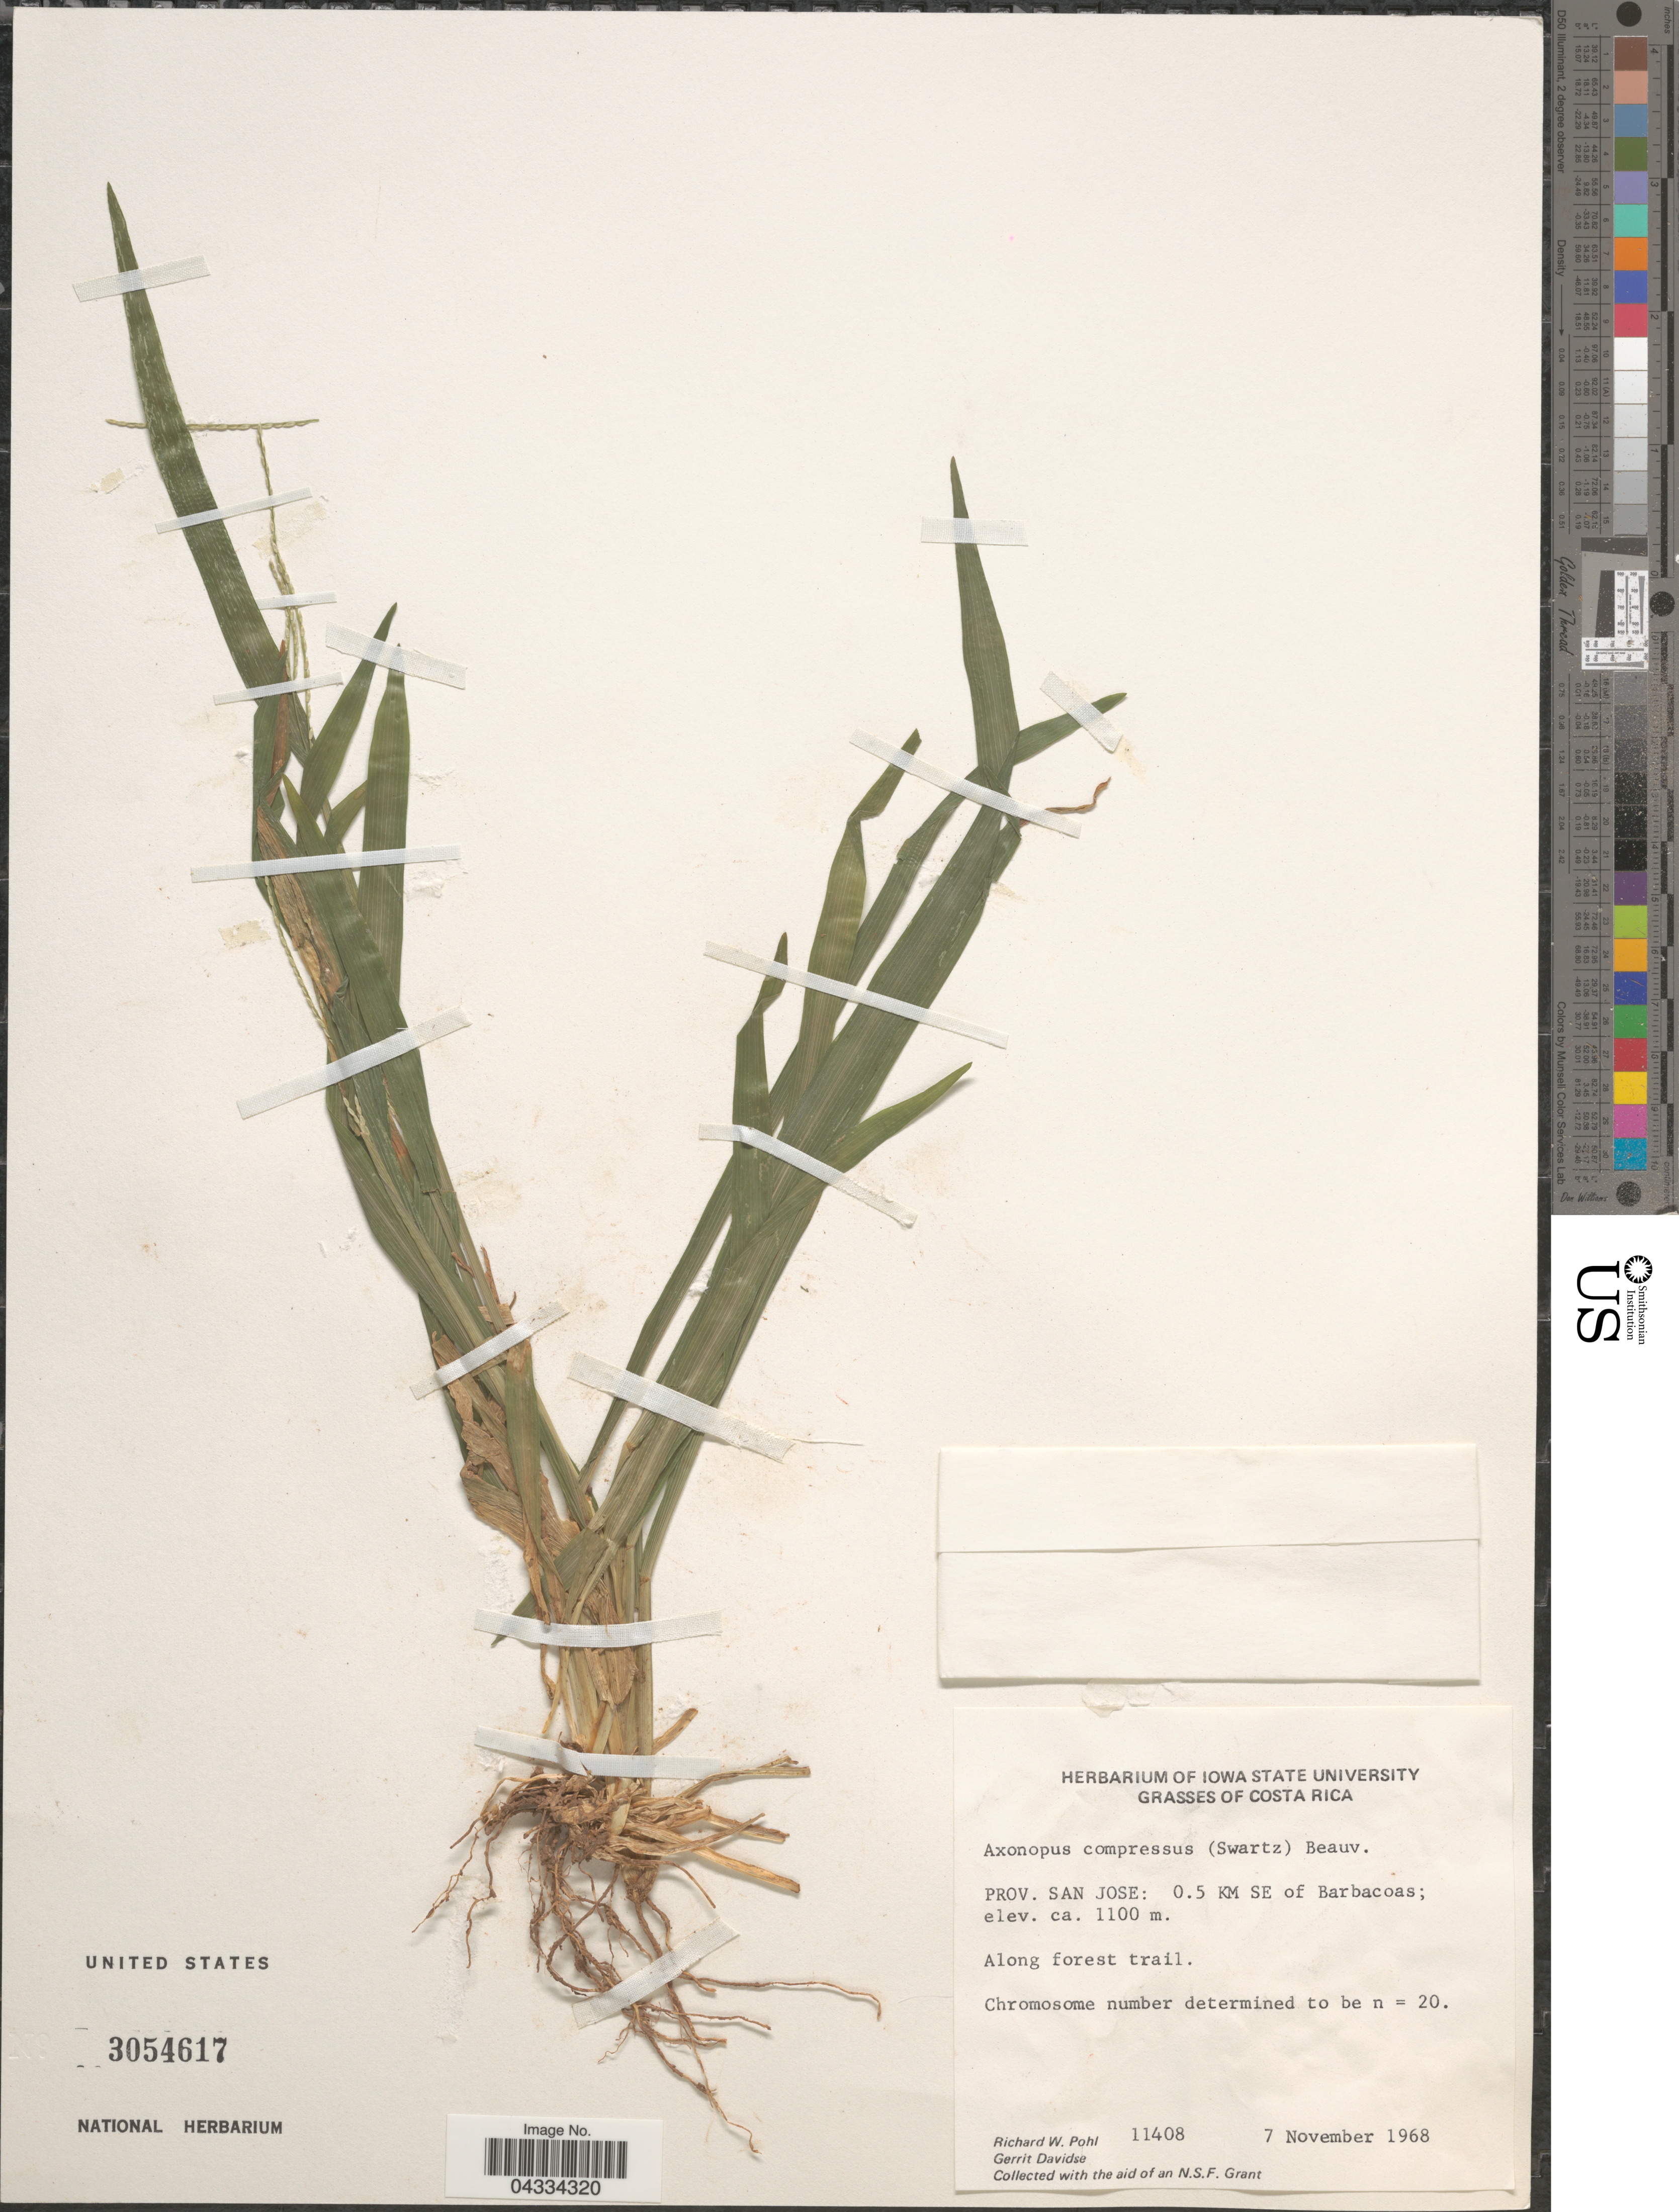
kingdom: Plantae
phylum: Tracheophyta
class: Liliopsida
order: Poales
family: Poaceae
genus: Axonopus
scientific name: Axonopus compressus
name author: (Sw.) P. Beauv.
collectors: R. W. Pohl & G. Davidse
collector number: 11408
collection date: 1968-11-07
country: Costa Rica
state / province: San José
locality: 0.5 KM SE of Barbacoas.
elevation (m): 1100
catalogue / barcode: US 3054617